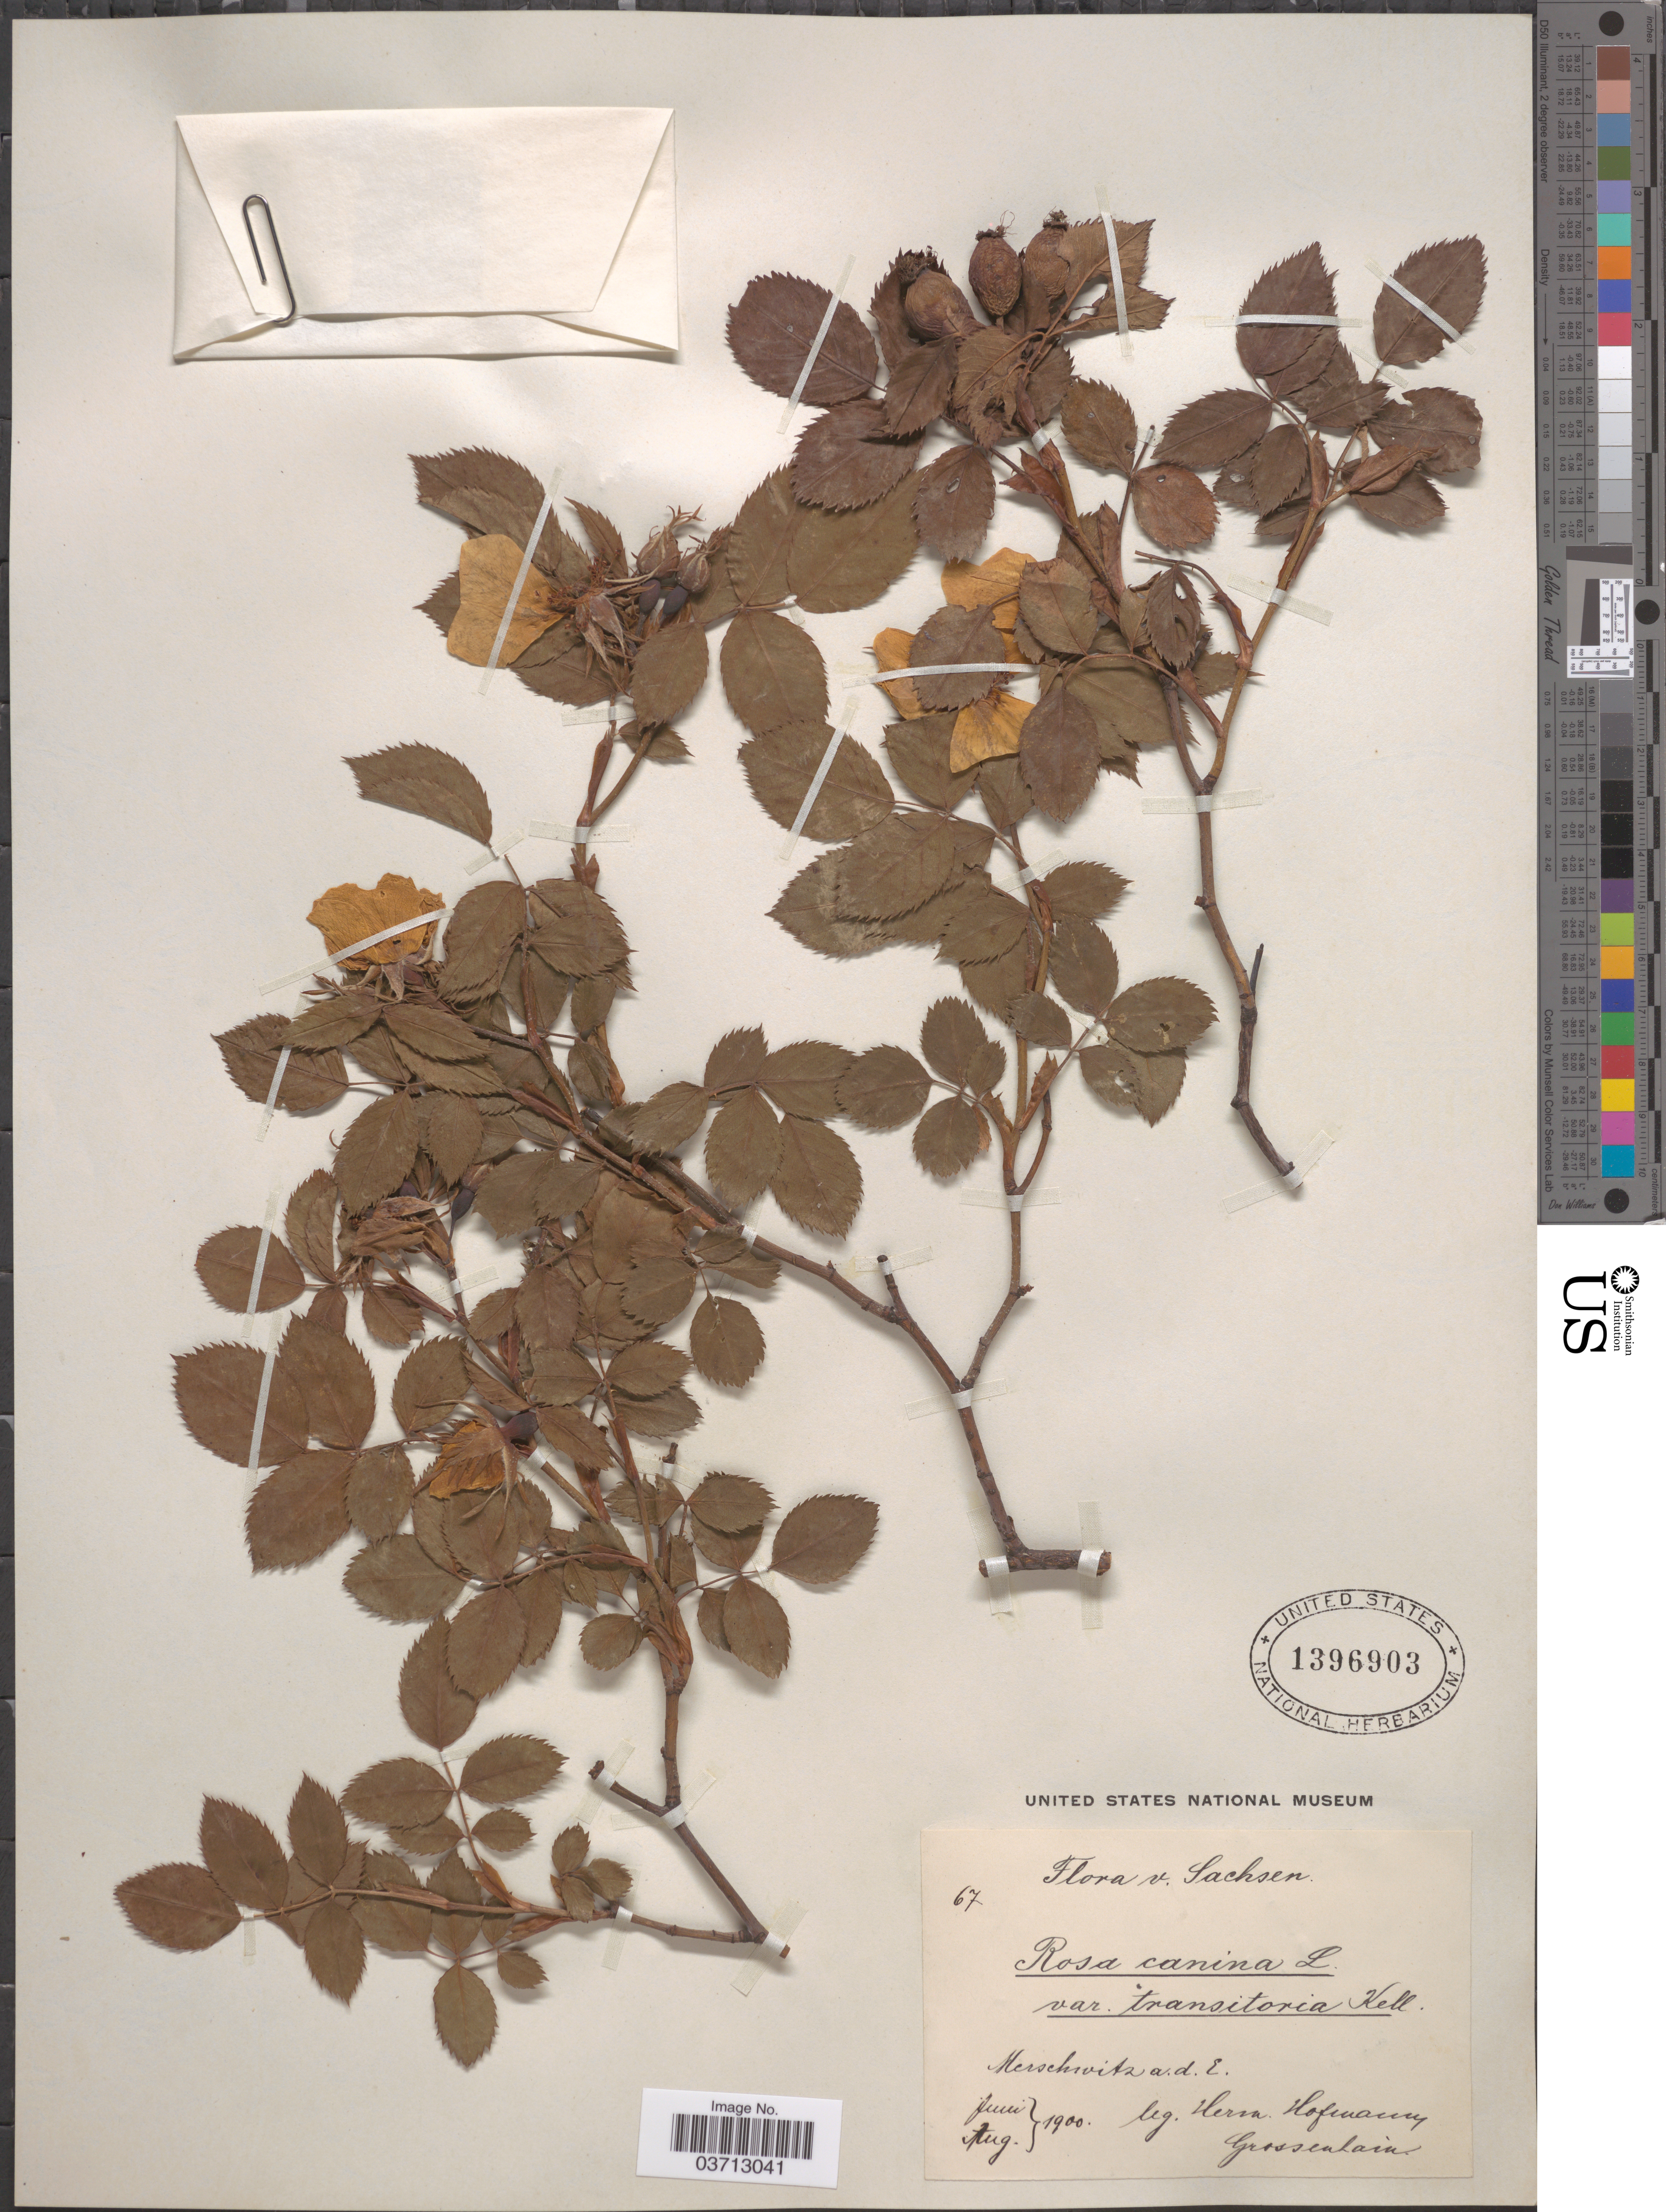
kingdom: Plantae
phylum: Tracheophyta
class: Magnoliopsida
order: Rosales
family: Rosaceae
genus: Rosa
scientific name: Rosa canina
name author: L.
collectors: H. Hofmann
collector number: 67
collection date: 1900-06/1900-08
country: Germany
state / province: Sachsen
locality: Herschwitz a.d.E.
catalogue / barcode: US 1396903